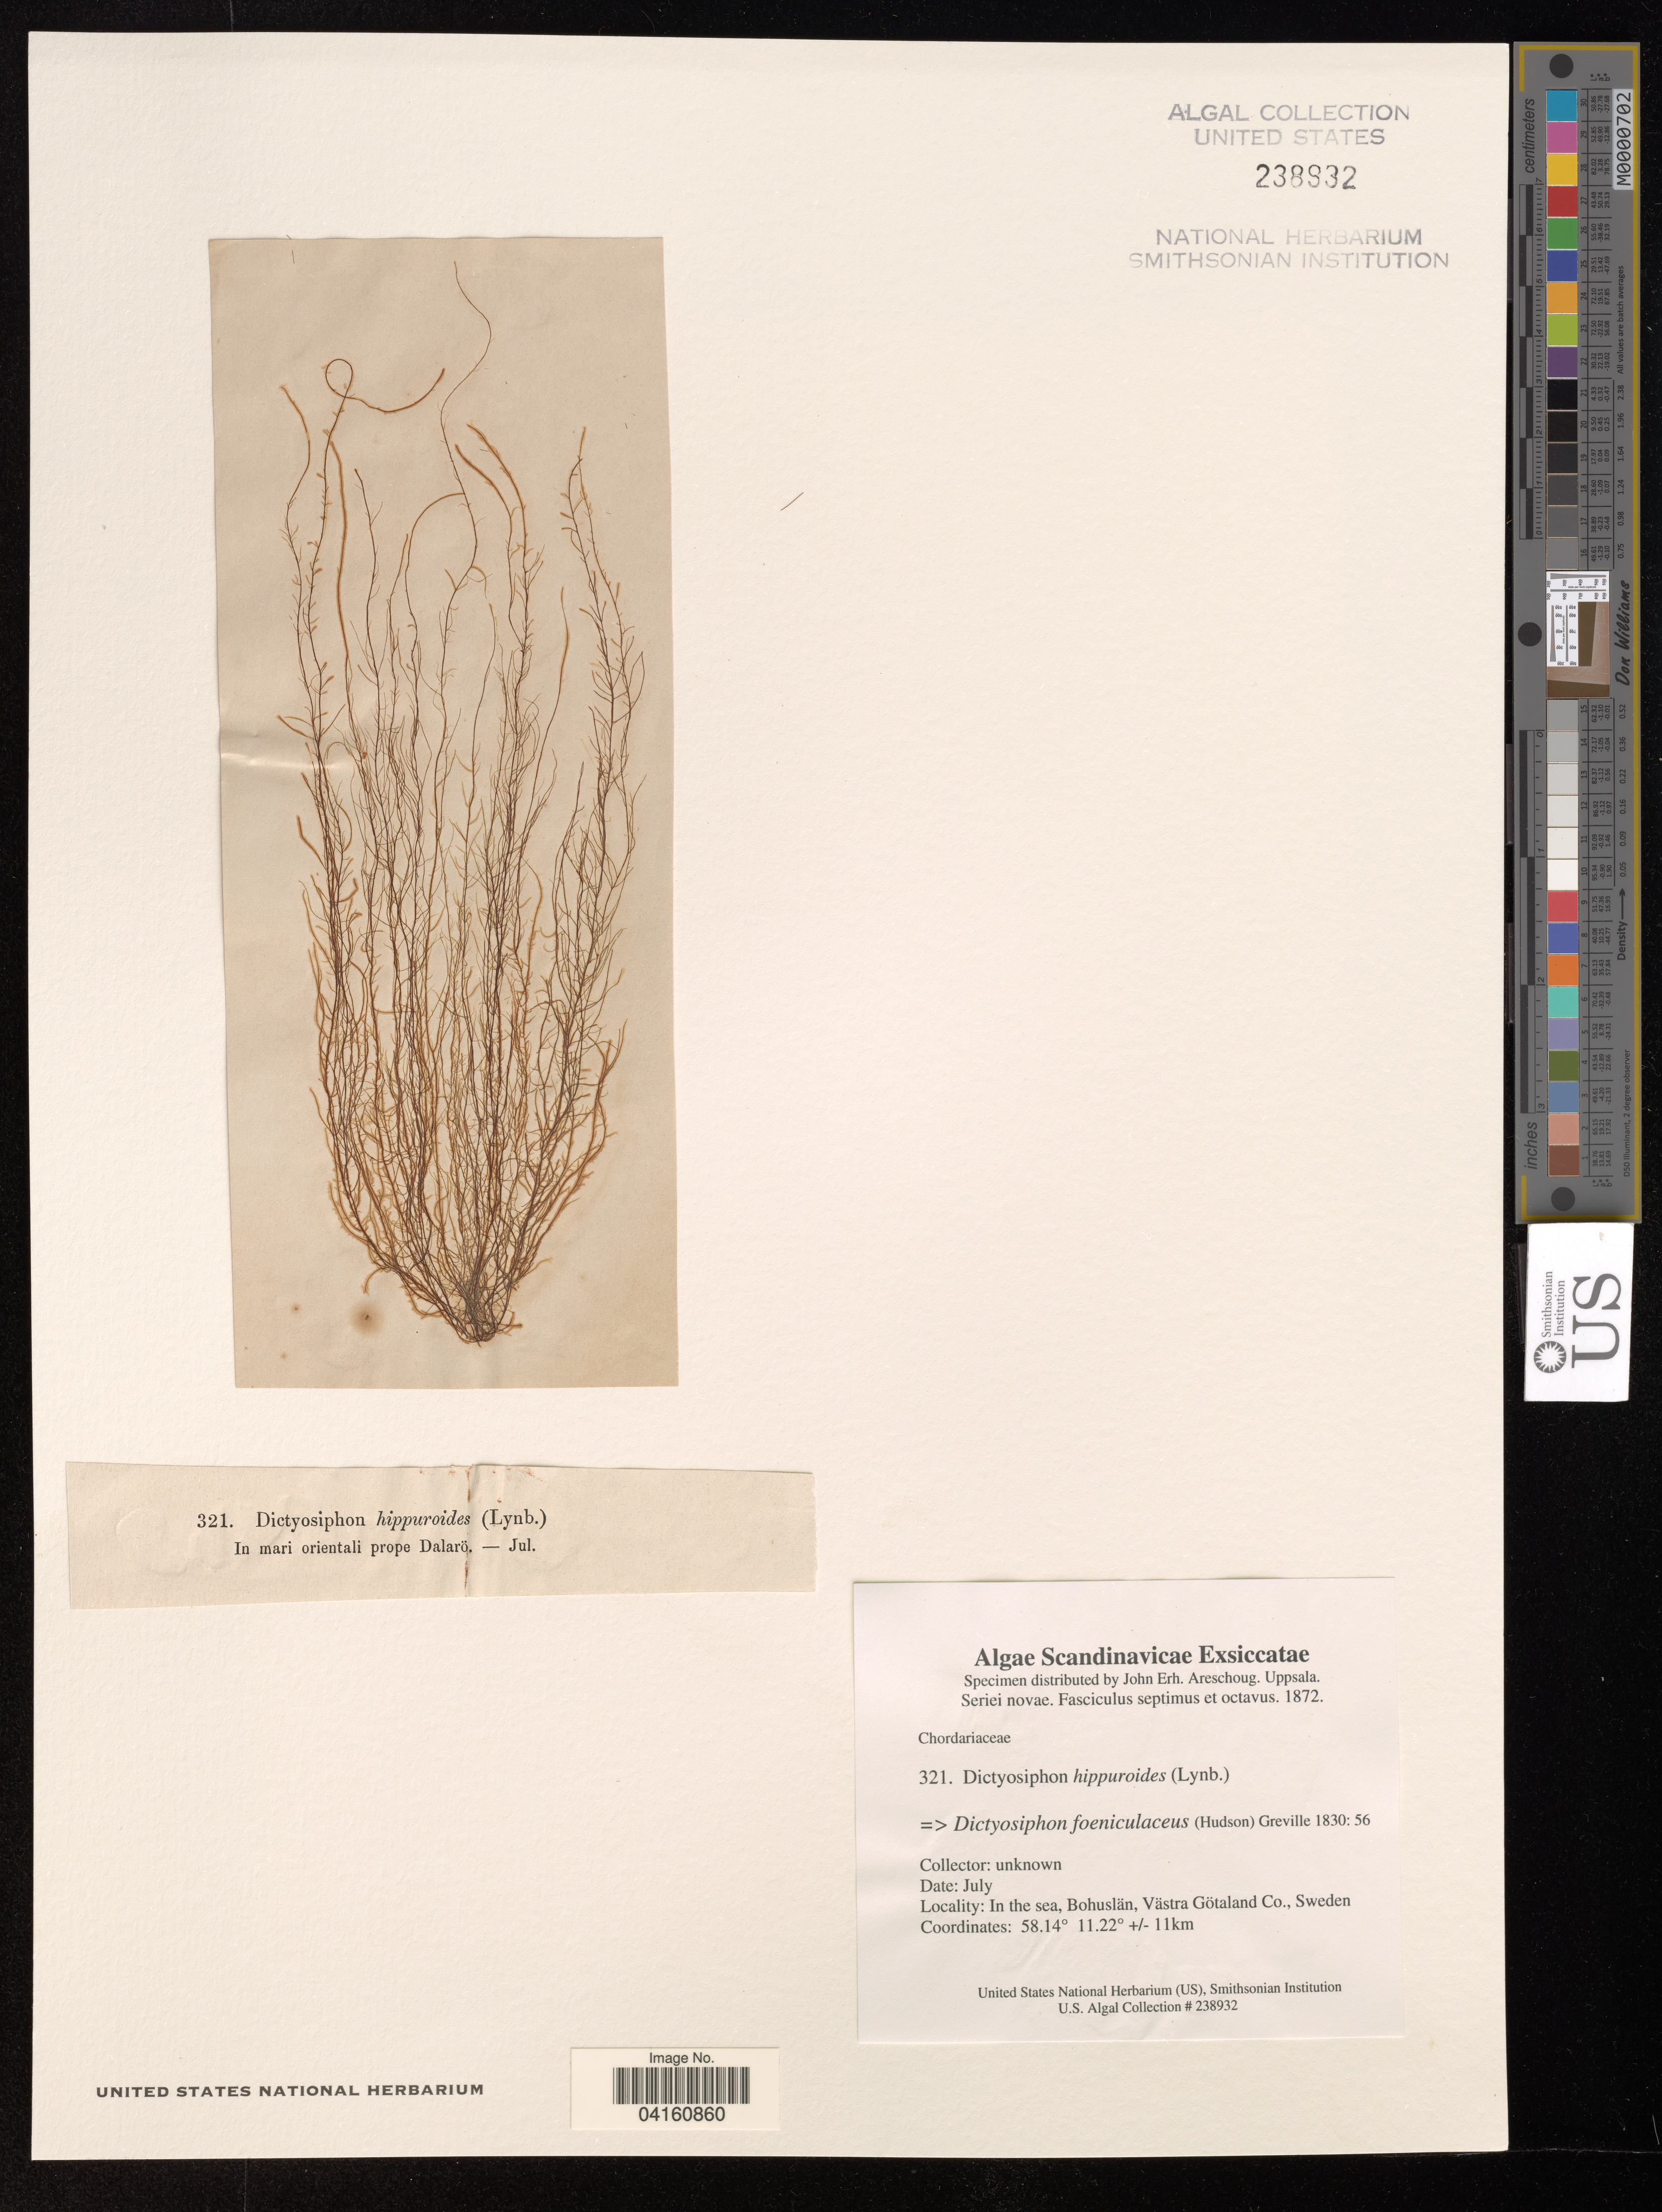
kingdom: Chromista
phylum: Ochrophyta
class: Phaeophyceae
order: Dictyosiphonales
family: Dictyosiphonaceae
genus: Dictyosiphon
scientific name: Dictyosiphon foeniculaceus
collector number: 321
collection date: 1872-07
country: Sweden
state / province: Västra Götaland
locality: In the sea. Bohuslan.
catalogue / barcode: US 238932